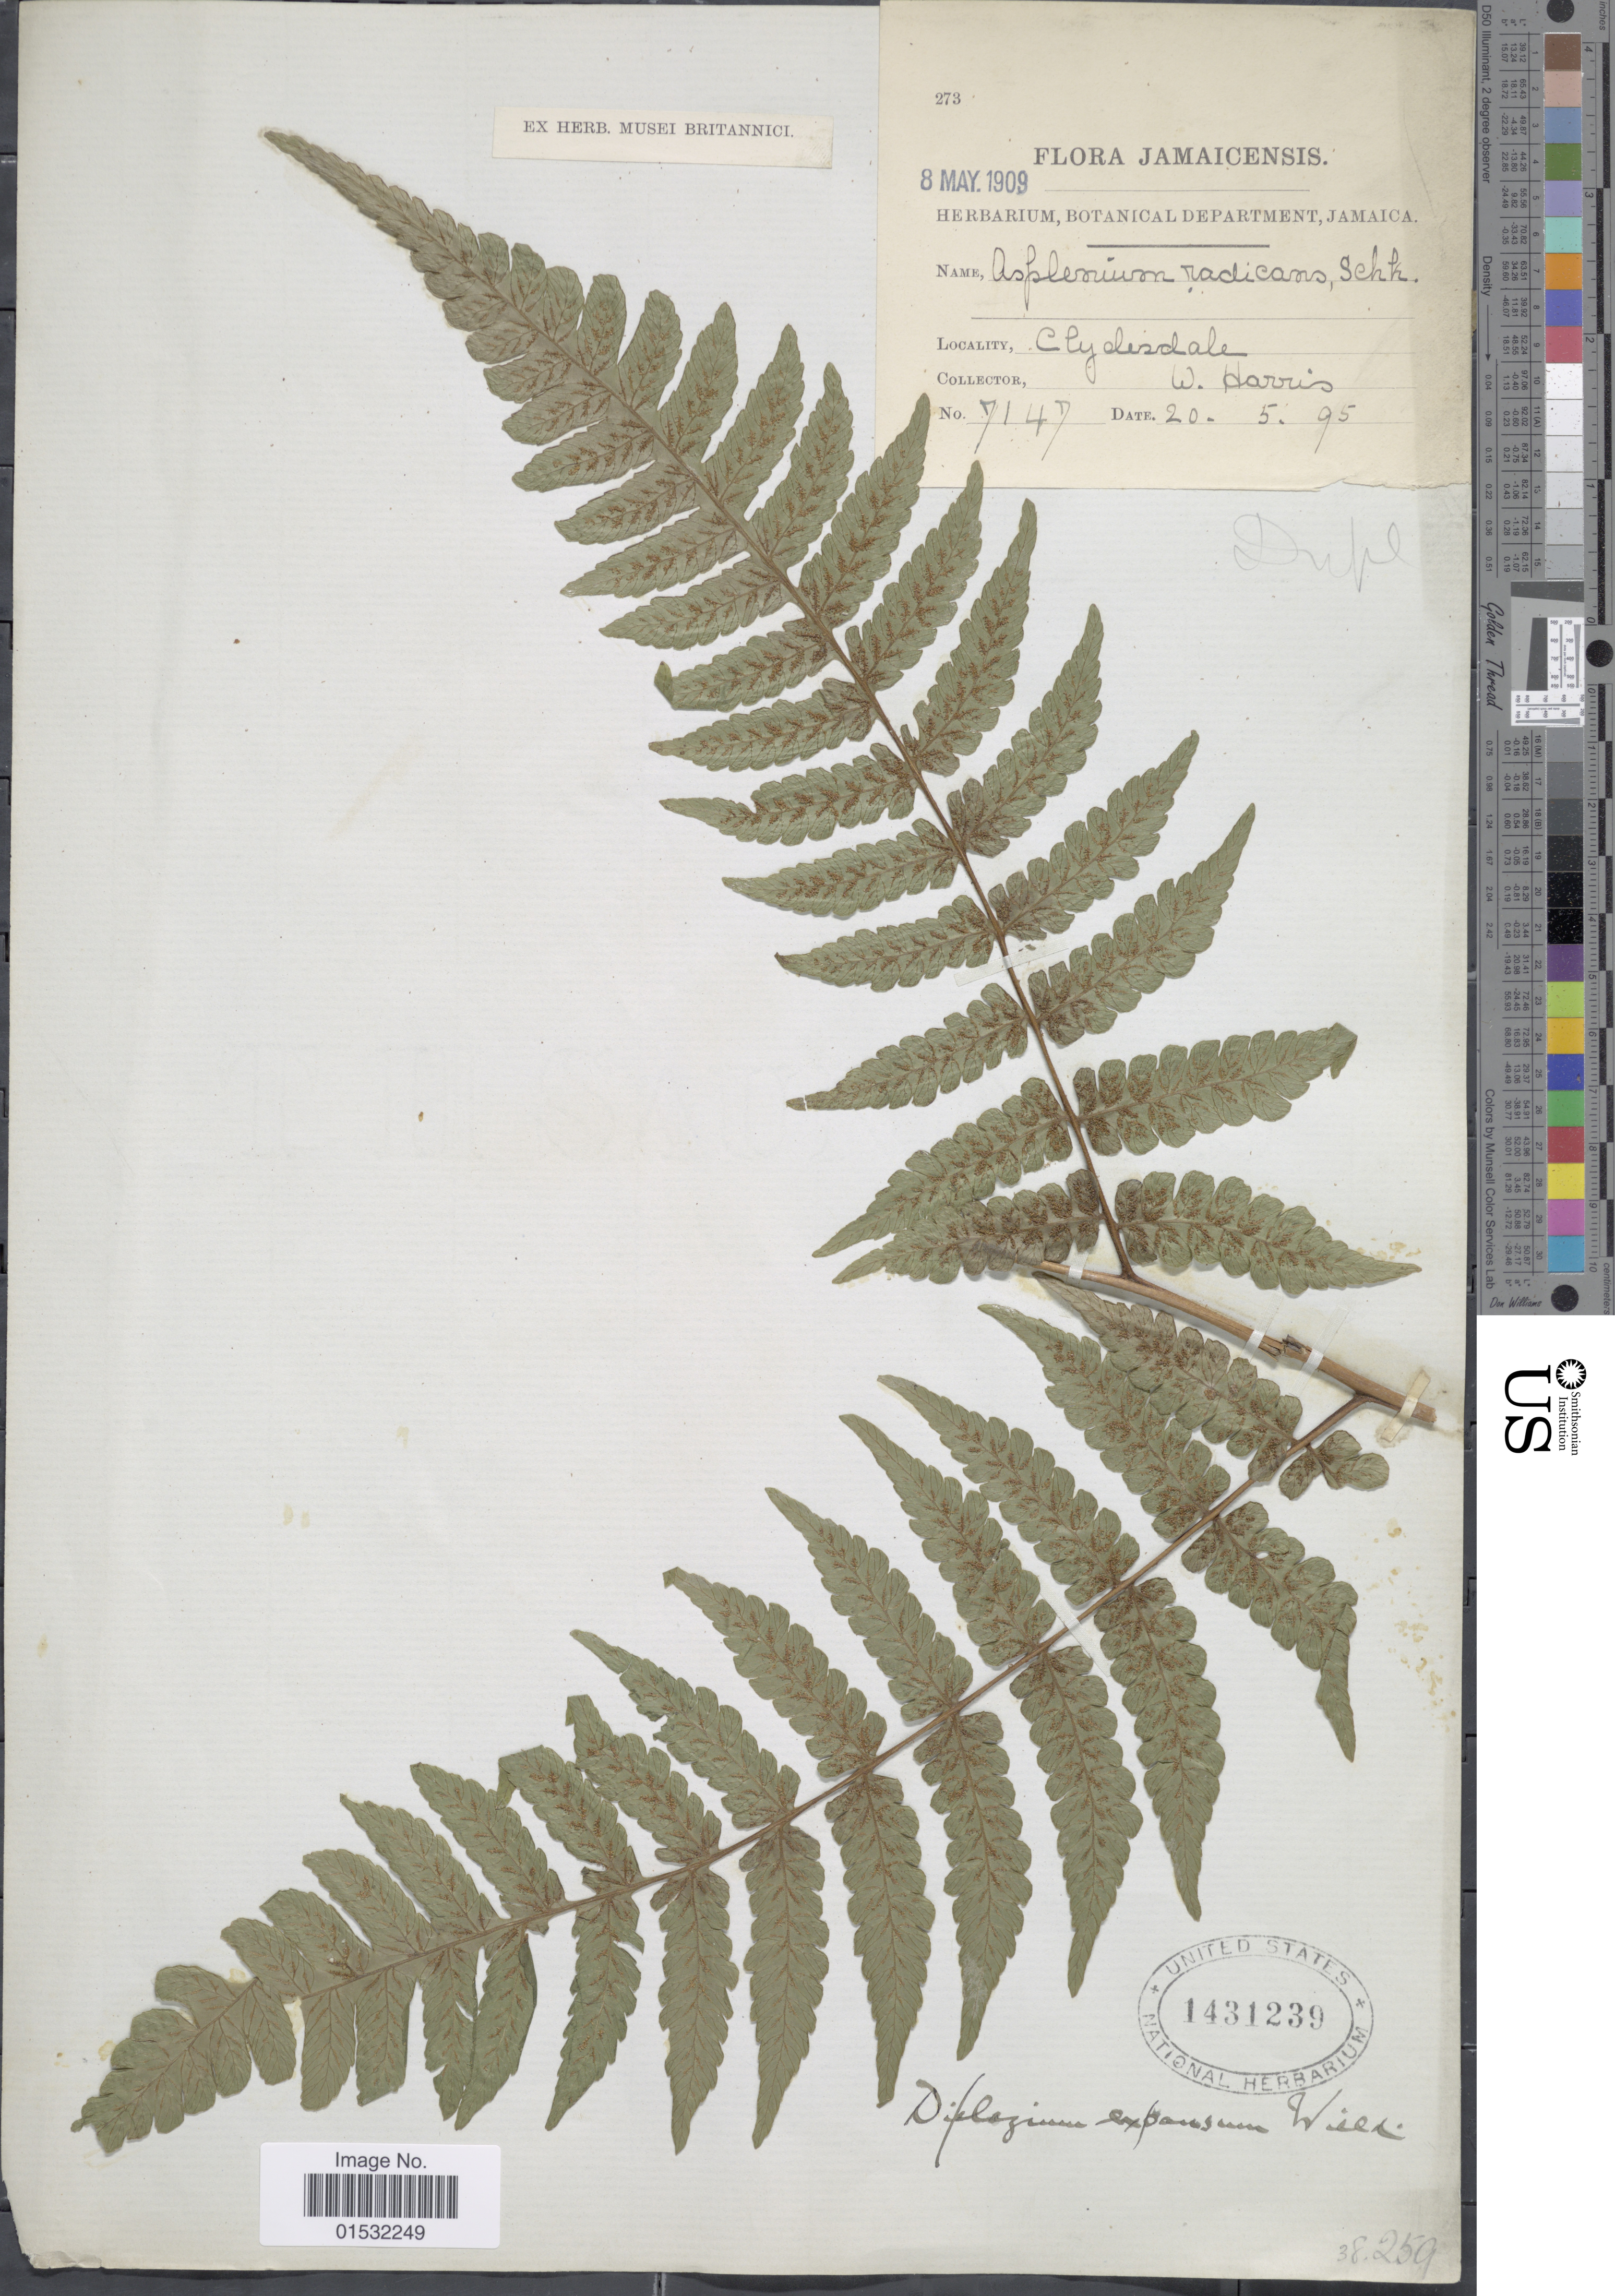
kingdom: Plantae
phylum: Tracheophyta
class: Polypodiopsida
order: Polypodiales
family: Athyriaceae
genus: Diplazium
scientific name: Diplazium expansum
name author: Willd.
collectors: W. Harris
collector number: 7147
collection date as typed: Transcribed d/m/y: 20/5/95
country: Jamaica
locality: Clydesdale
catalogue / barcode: US 1431239